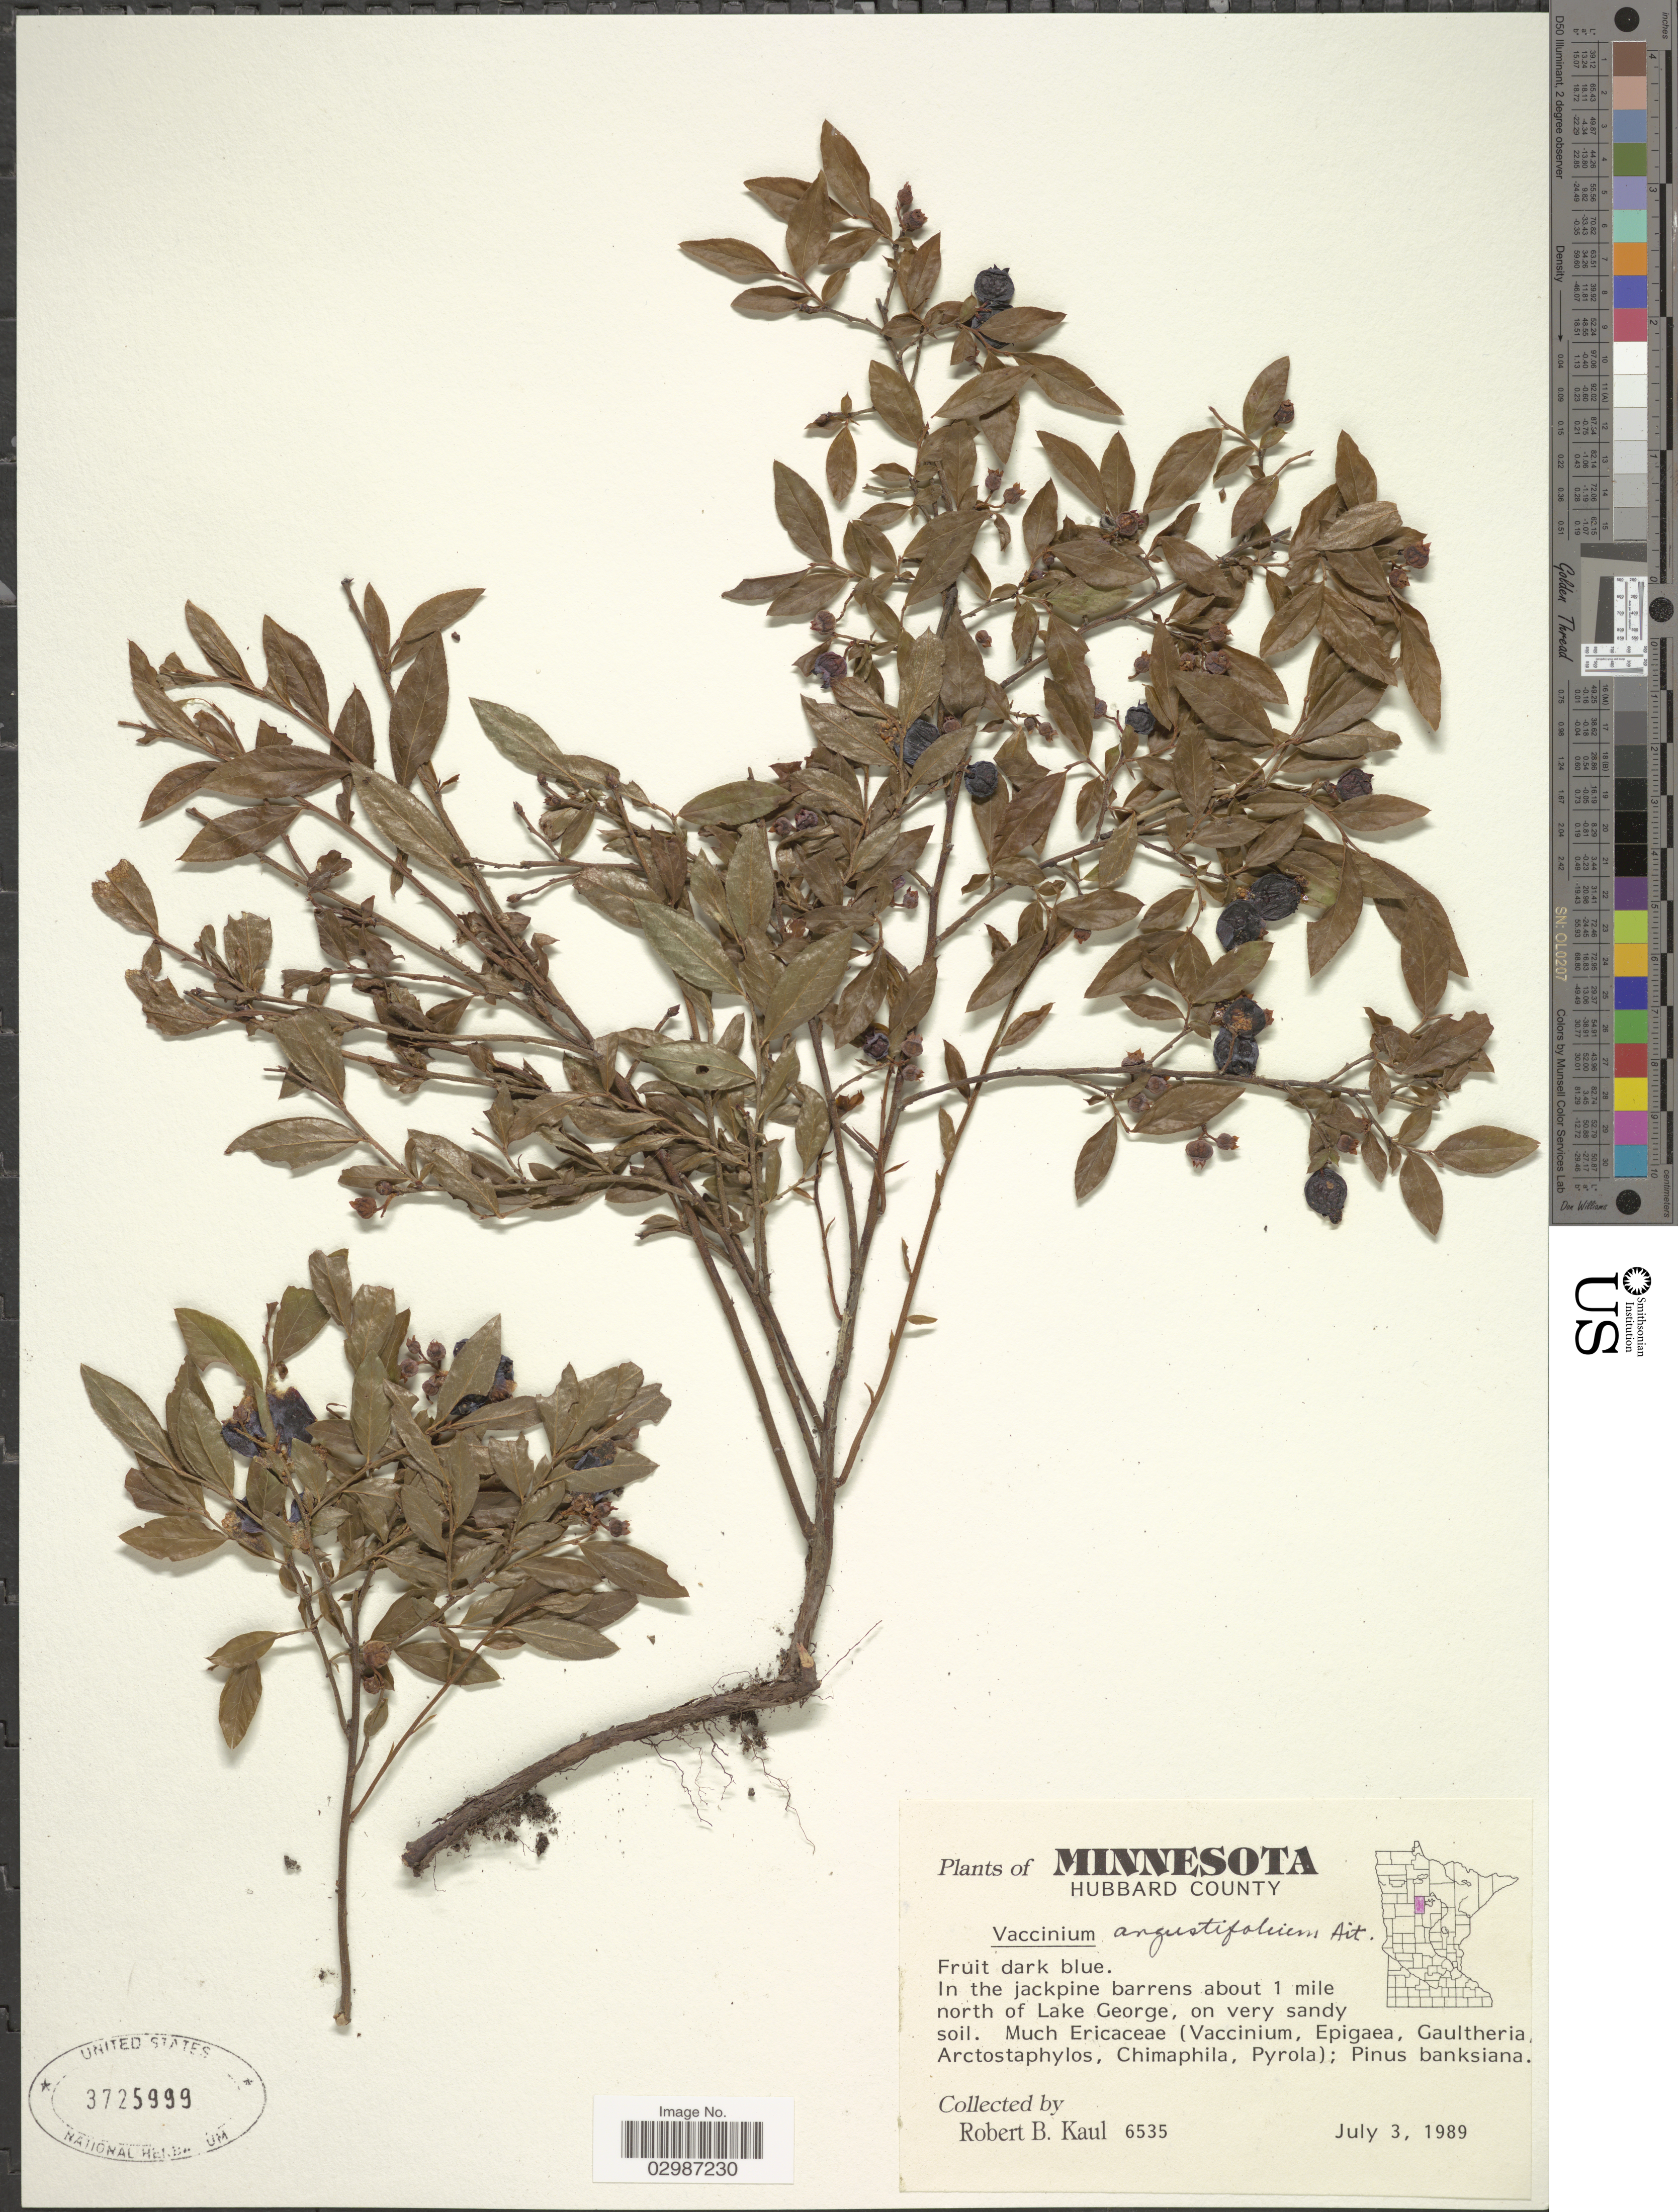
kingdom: Plantae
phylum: Tracheophyta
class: Magnoliopsida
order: Ericales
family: Ericaceae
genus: Vaccinium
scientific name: Vaccinium angustifolium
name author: Aiton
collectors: R. Kaul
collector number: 6535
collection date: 1989-07-03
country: United States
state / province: Minnesota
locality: Hubbard County, In the jackpine barrens about 1 mile north of Lake George, on very sandy soil.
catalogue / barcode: US 3725999